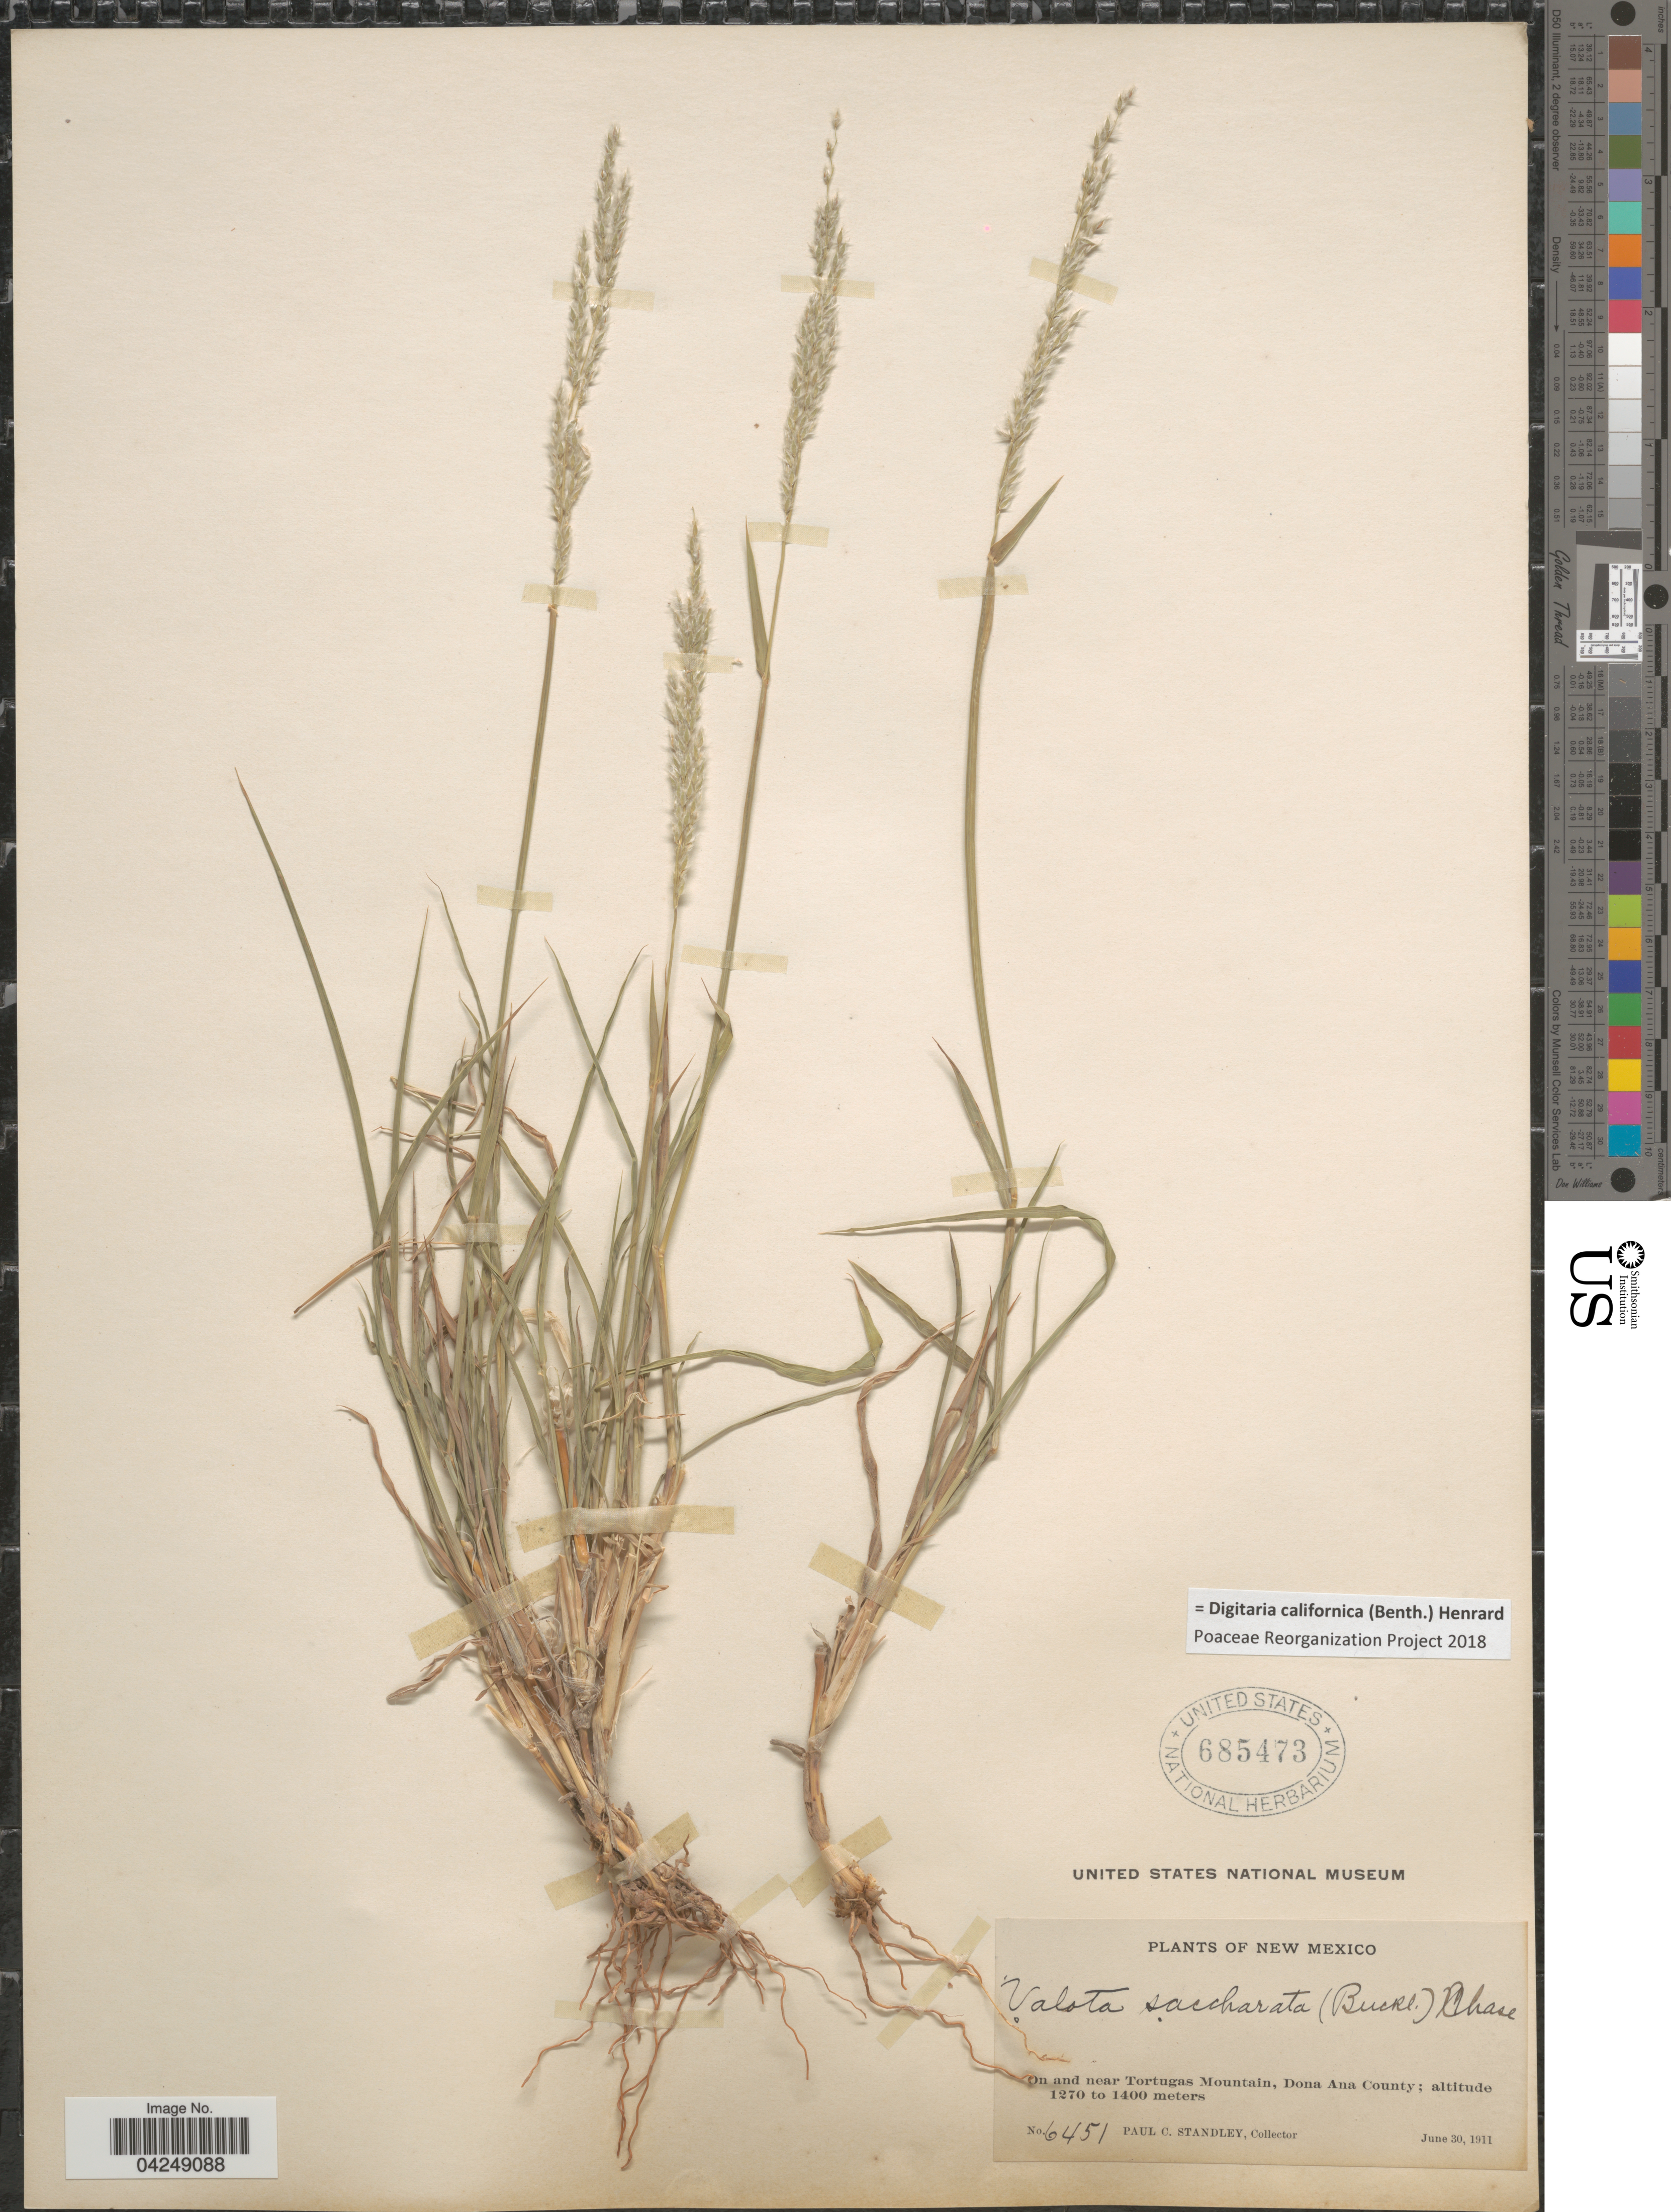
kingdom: Plantae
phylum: Tracheophyta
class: Liliopsida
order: Poales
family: Poaceae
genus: Digitaria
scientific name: Digitaria californica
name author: (Benth.) Henr.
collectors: P. C. Standley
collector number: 6451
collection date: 1911-06-30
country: United States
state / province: New Mexico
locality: On and near Tortugas Mountain, Dona Ana County.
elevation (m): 1270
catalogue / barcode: US 685473